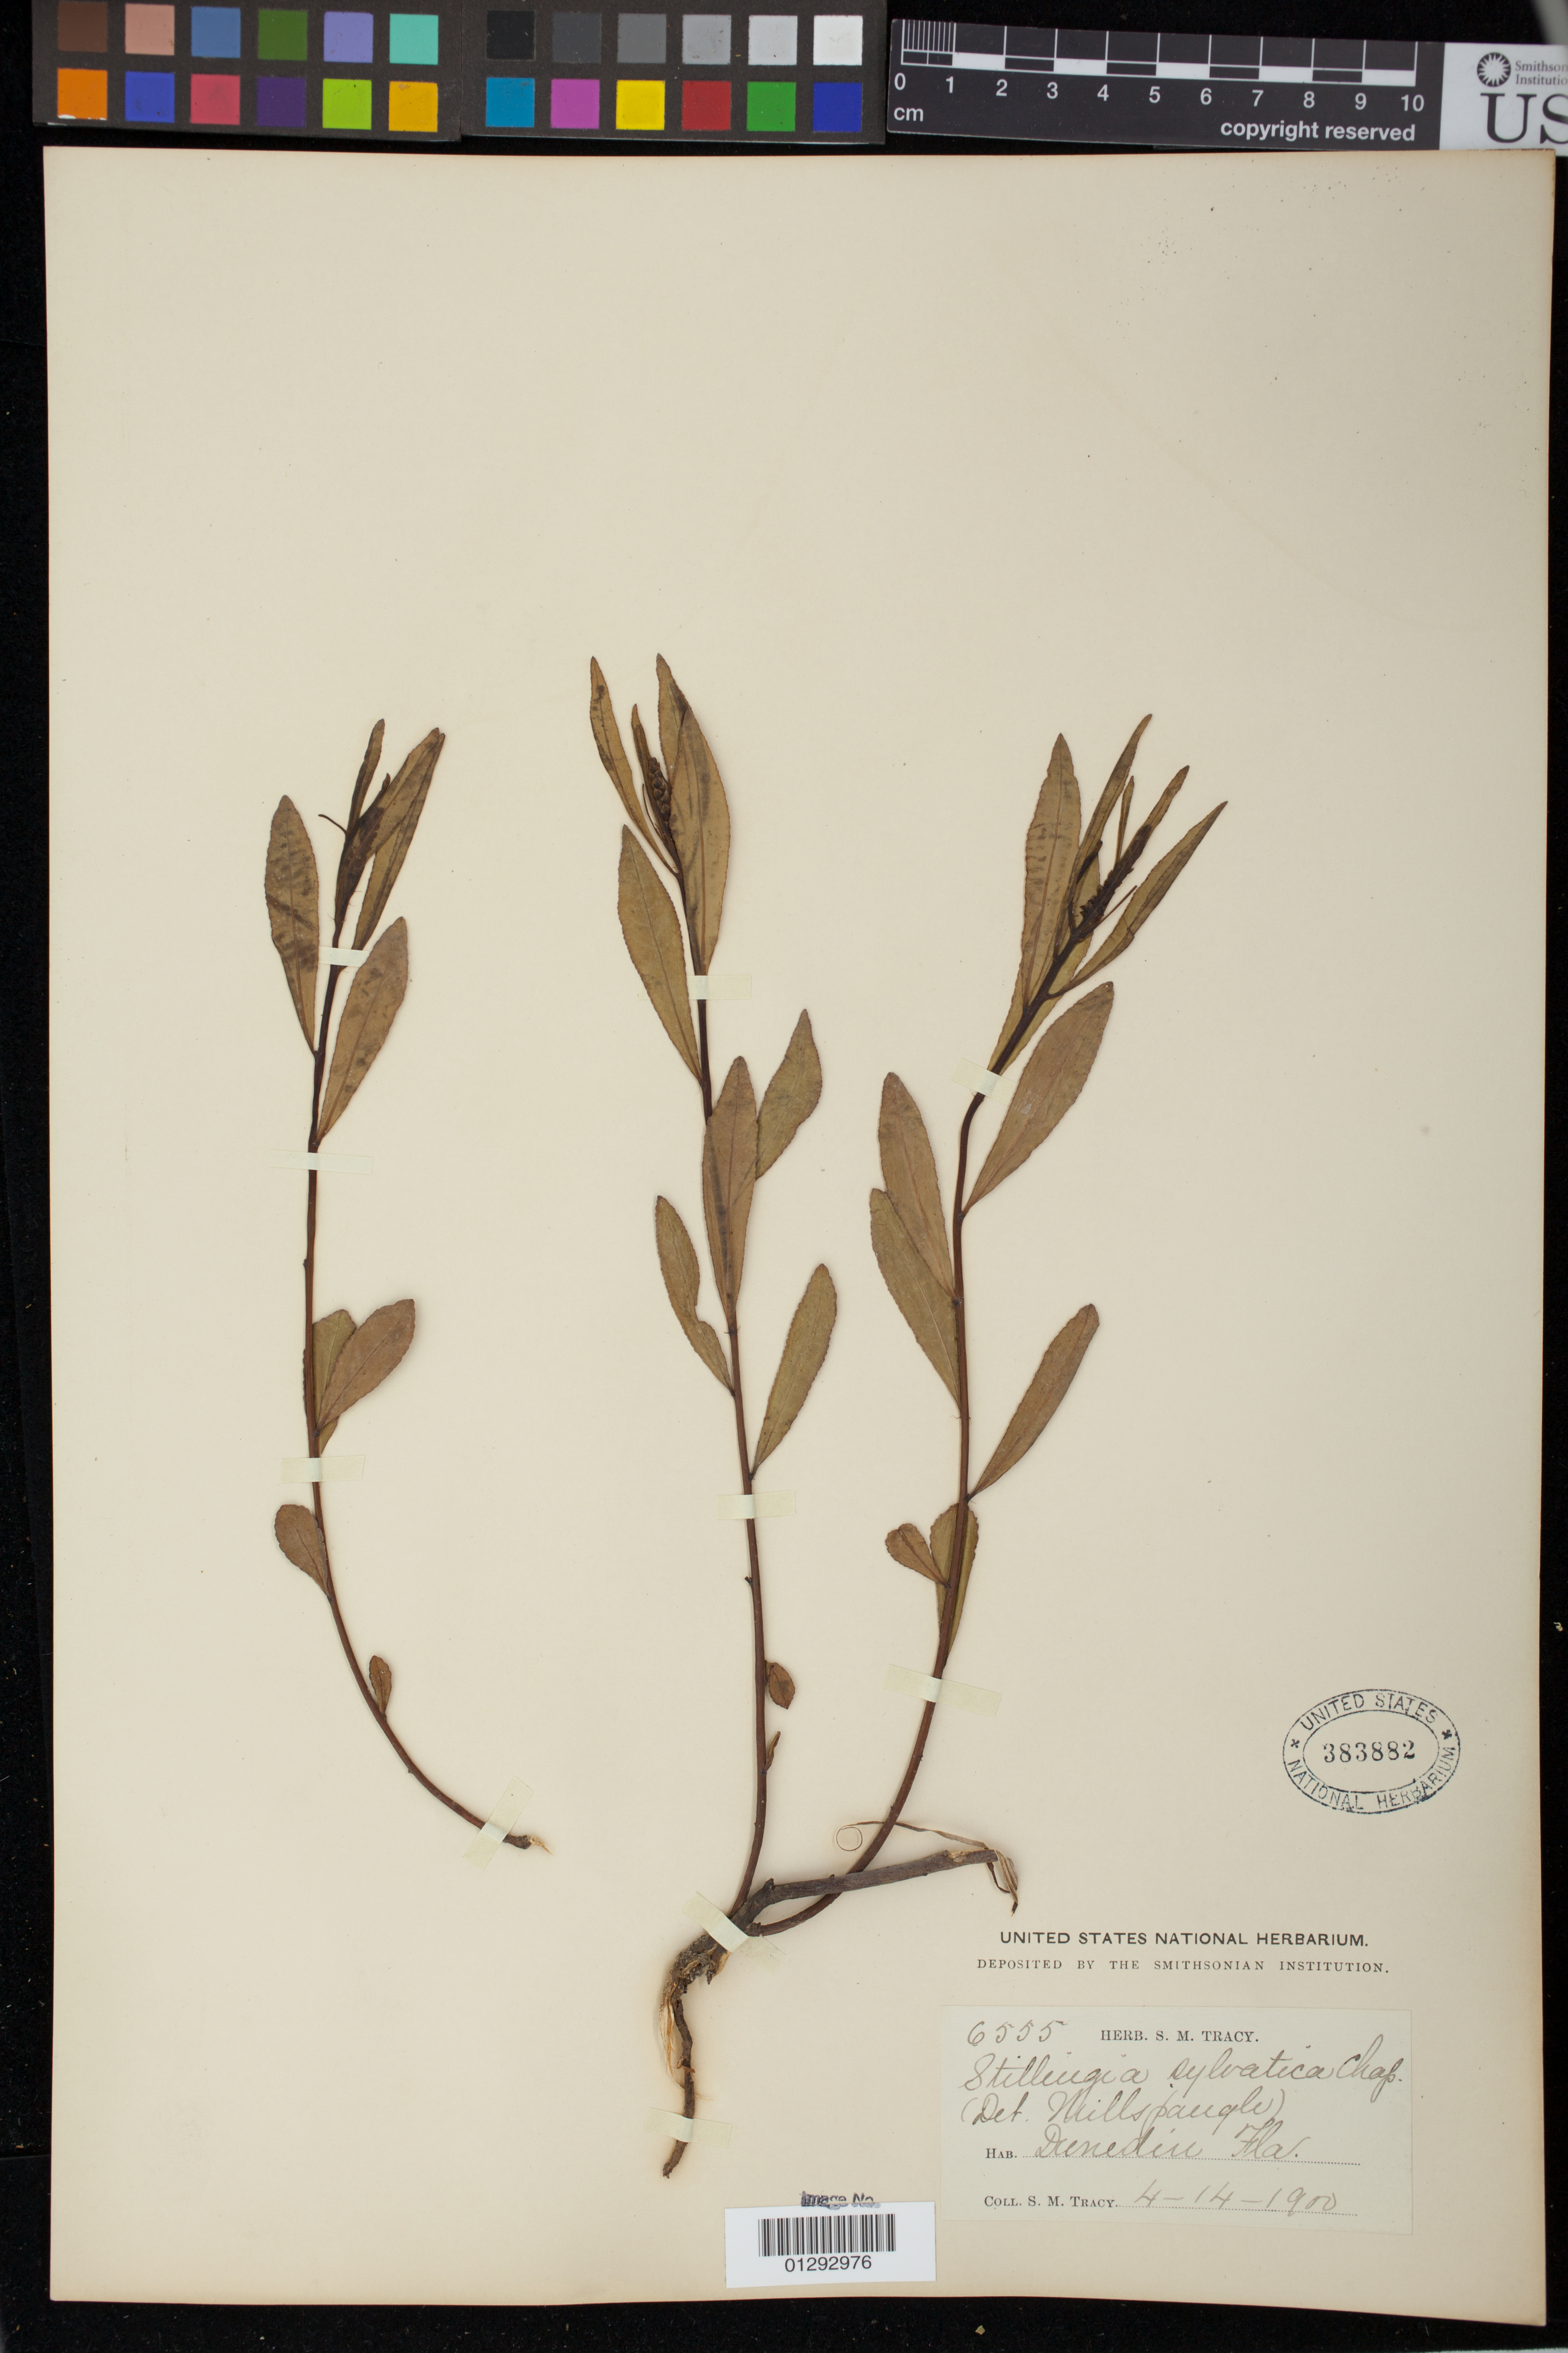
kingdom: Plantae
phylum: Tracheophyta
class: Magnoliopsida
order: Malpighiales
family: Euphorbiaceae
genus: Stillingia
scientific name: Stillingia sylvatica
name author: L.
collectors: S. M. Tracy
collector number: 6555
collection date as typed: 14 Apr 1900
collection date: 1900-04-14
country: United States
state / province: Florida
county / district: Pinellas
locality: Dunedin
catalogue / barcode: US 383882